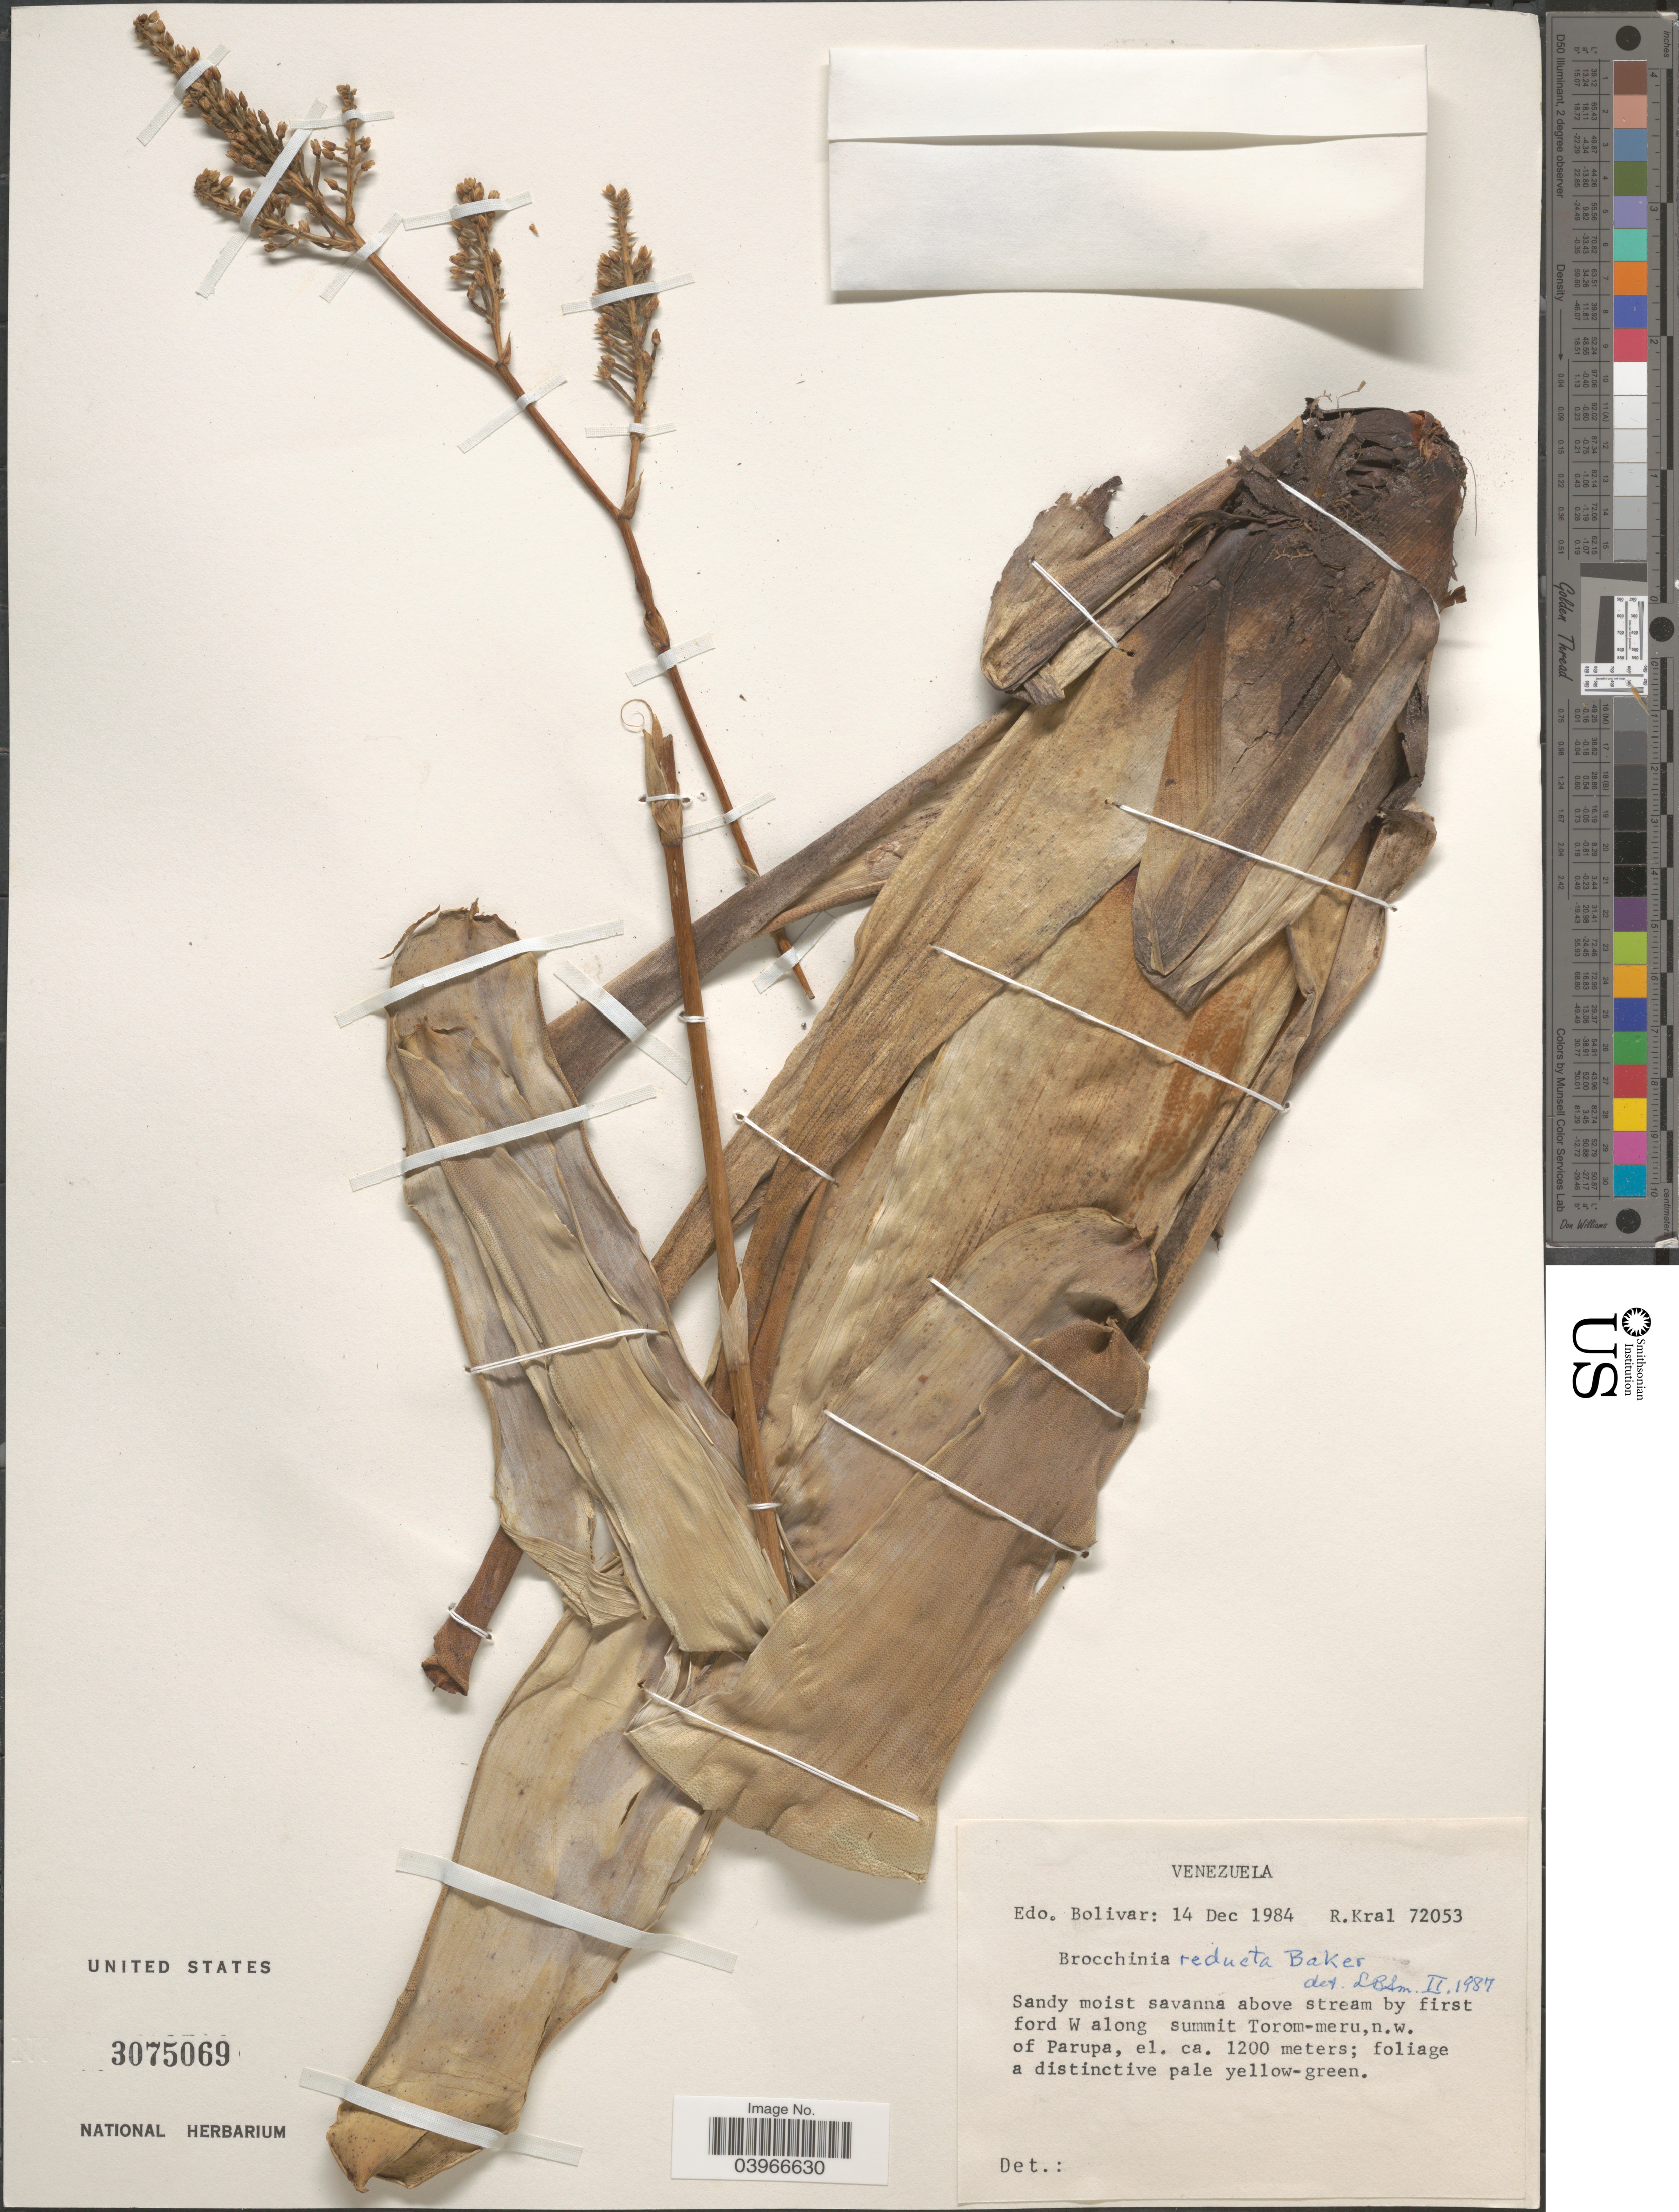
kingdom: Plantae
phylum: Tracheophyta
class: Liliopsida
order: Poales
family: Bromeliaceae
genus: Brocchinia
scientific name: Brocchinia reducta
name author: Baker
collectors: R. Kral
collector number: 72053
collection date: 1984-12-14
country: Venezuela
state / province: Bolivar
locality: Sandy moist savanna above stream by first ford W along summit Torom-meru, n.w. of Parupa.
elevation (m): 1200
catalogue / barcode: US 3075069